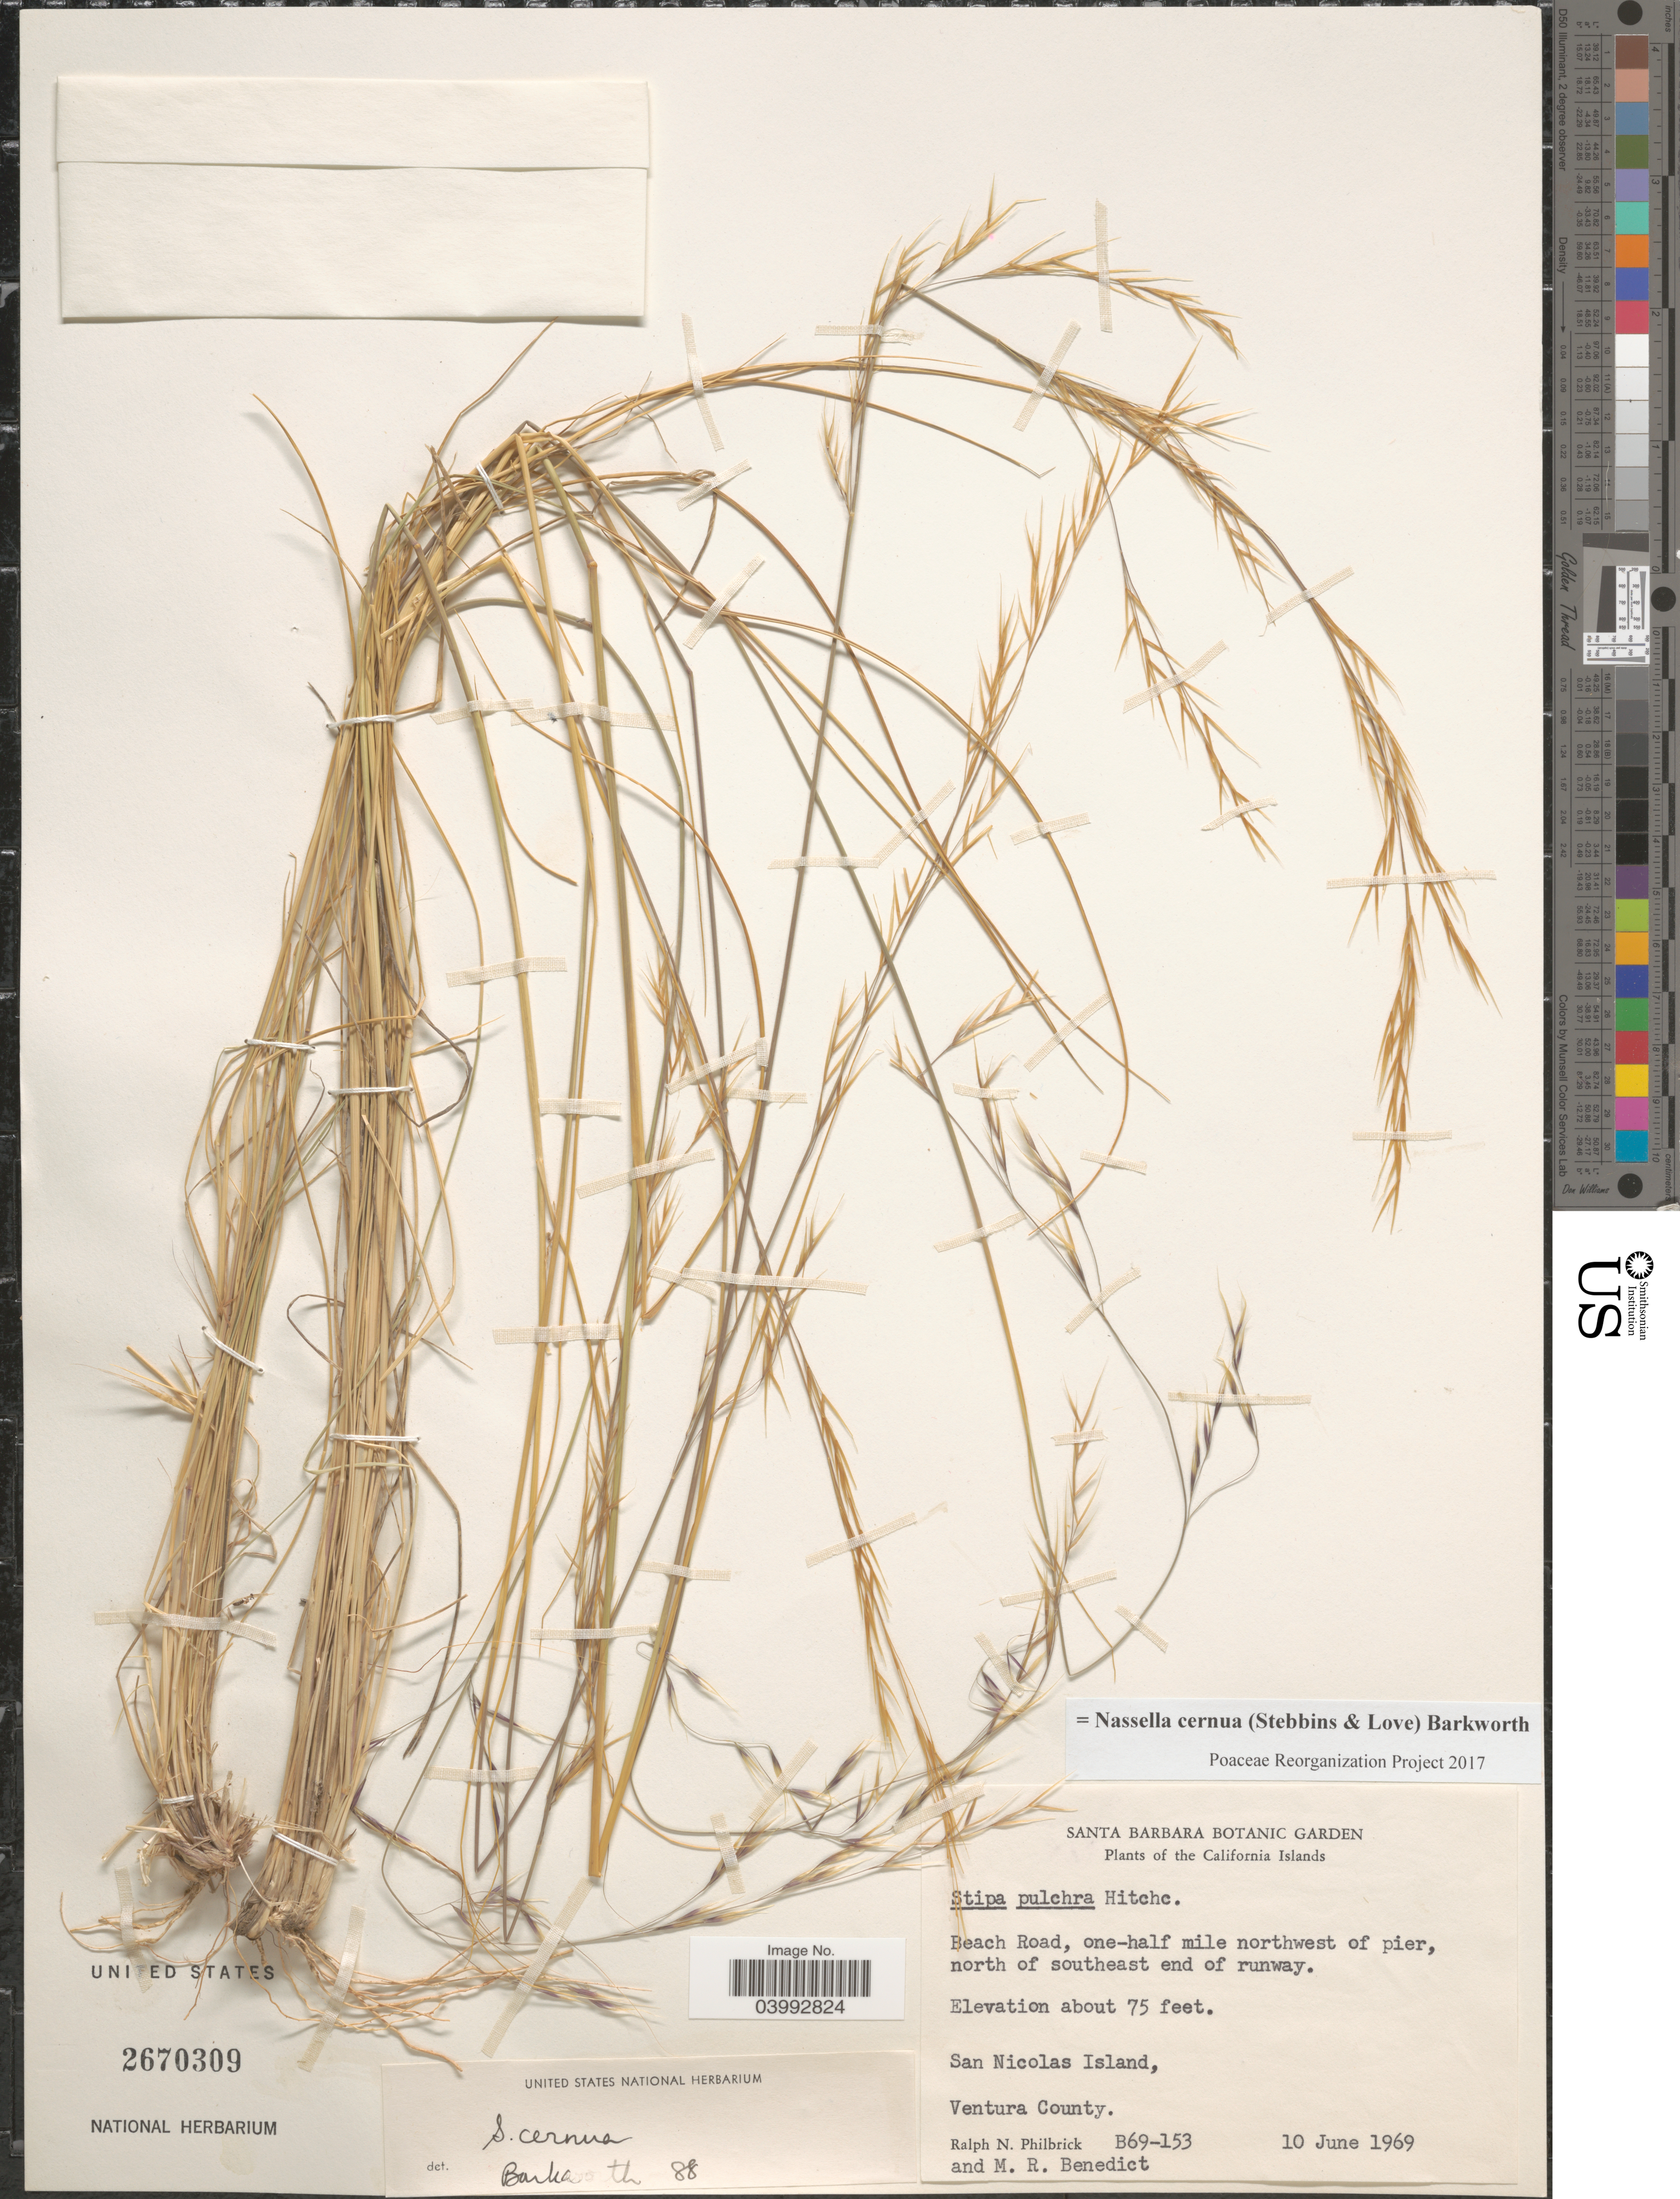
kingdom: Plantae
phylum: Tracheophyta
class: Liliopsida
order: Poales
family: Poaceae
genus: Nassella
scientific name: Nassella cernua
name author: (Stebbins & Love) Barkworth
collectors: R. Philbrick & M. R. Benedict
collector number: B69-153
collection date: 1969-06-10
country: United States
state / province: California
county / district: Ventura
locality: California Islands. Beach Road, one-half mile northwest of pier, north of southeast end of runway. San Nicolas Island, Ventura County.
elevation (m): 23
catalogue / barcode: US 2670309